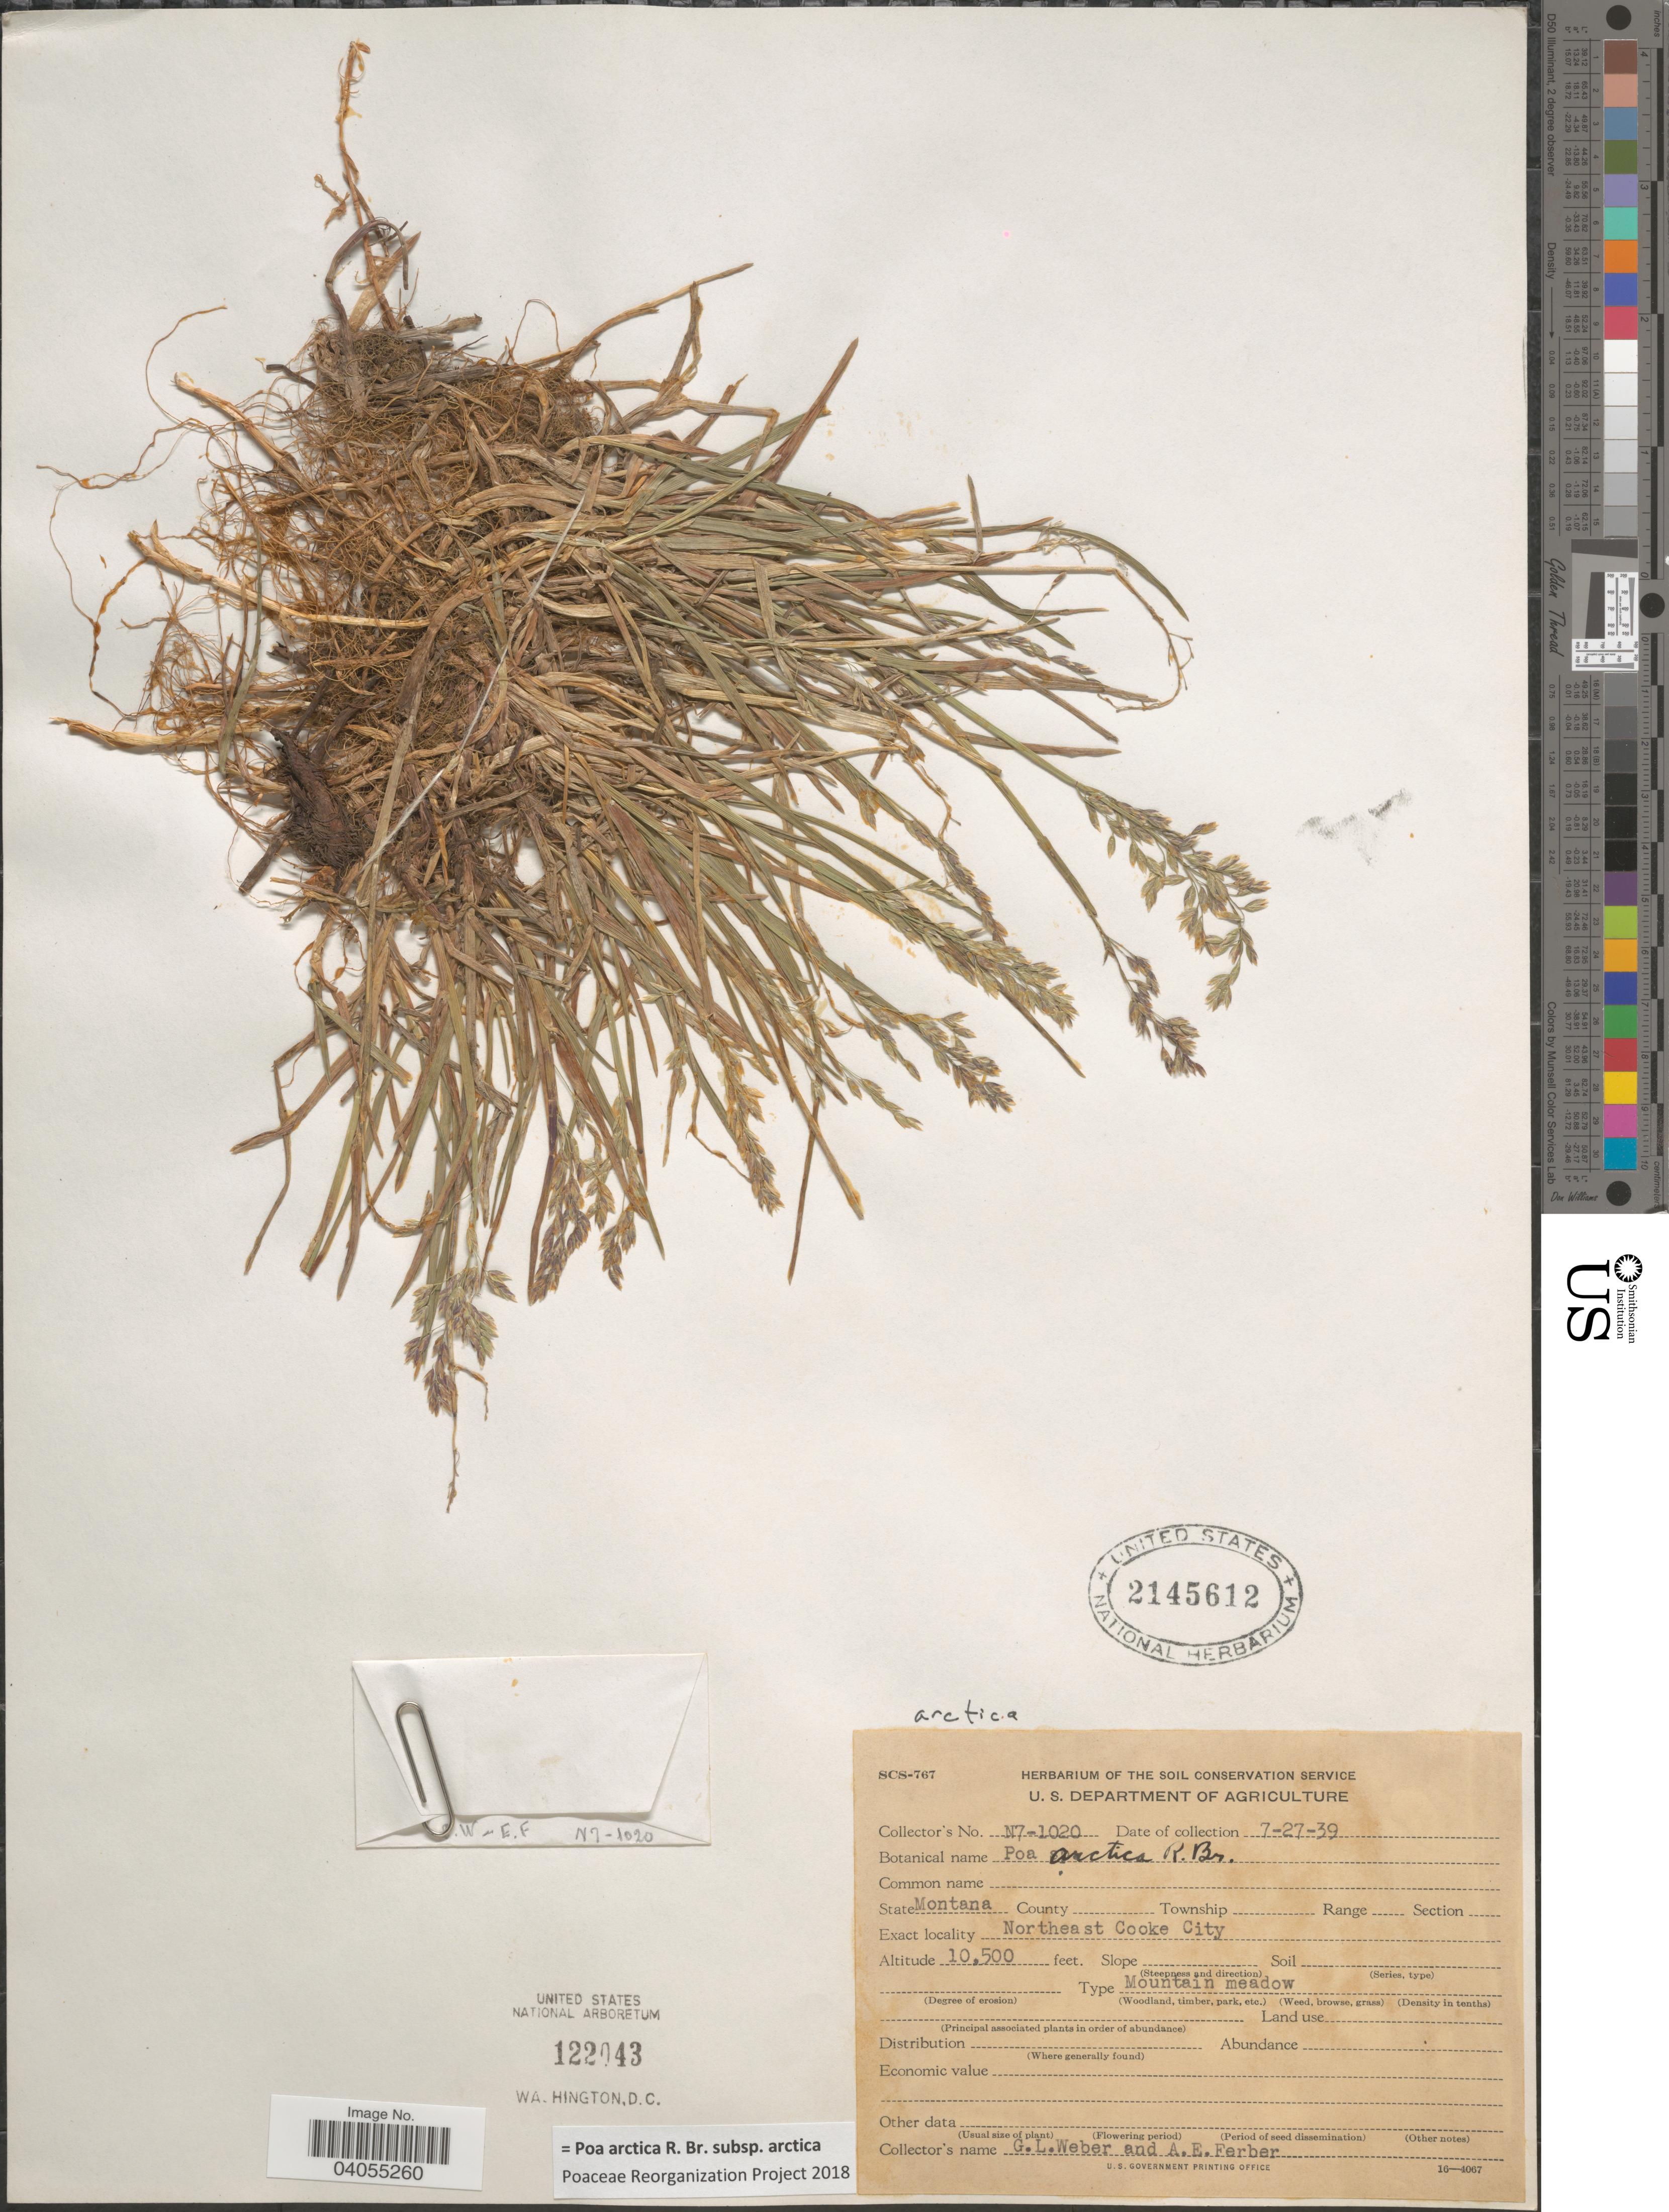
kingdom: Plantae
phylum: Tracheophyta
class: Liliopsida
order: Poales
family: Poaceae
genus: Poa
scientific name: Poa arctica subsp. arctica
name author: R. Br.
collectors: G. Weber & A. Ferber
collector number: N7-1020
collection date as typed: Transcribed d/m/y: 27/7/39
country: United States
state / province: Montana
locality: Northeast Cook City.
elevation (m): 3200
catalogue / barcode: US 2145612